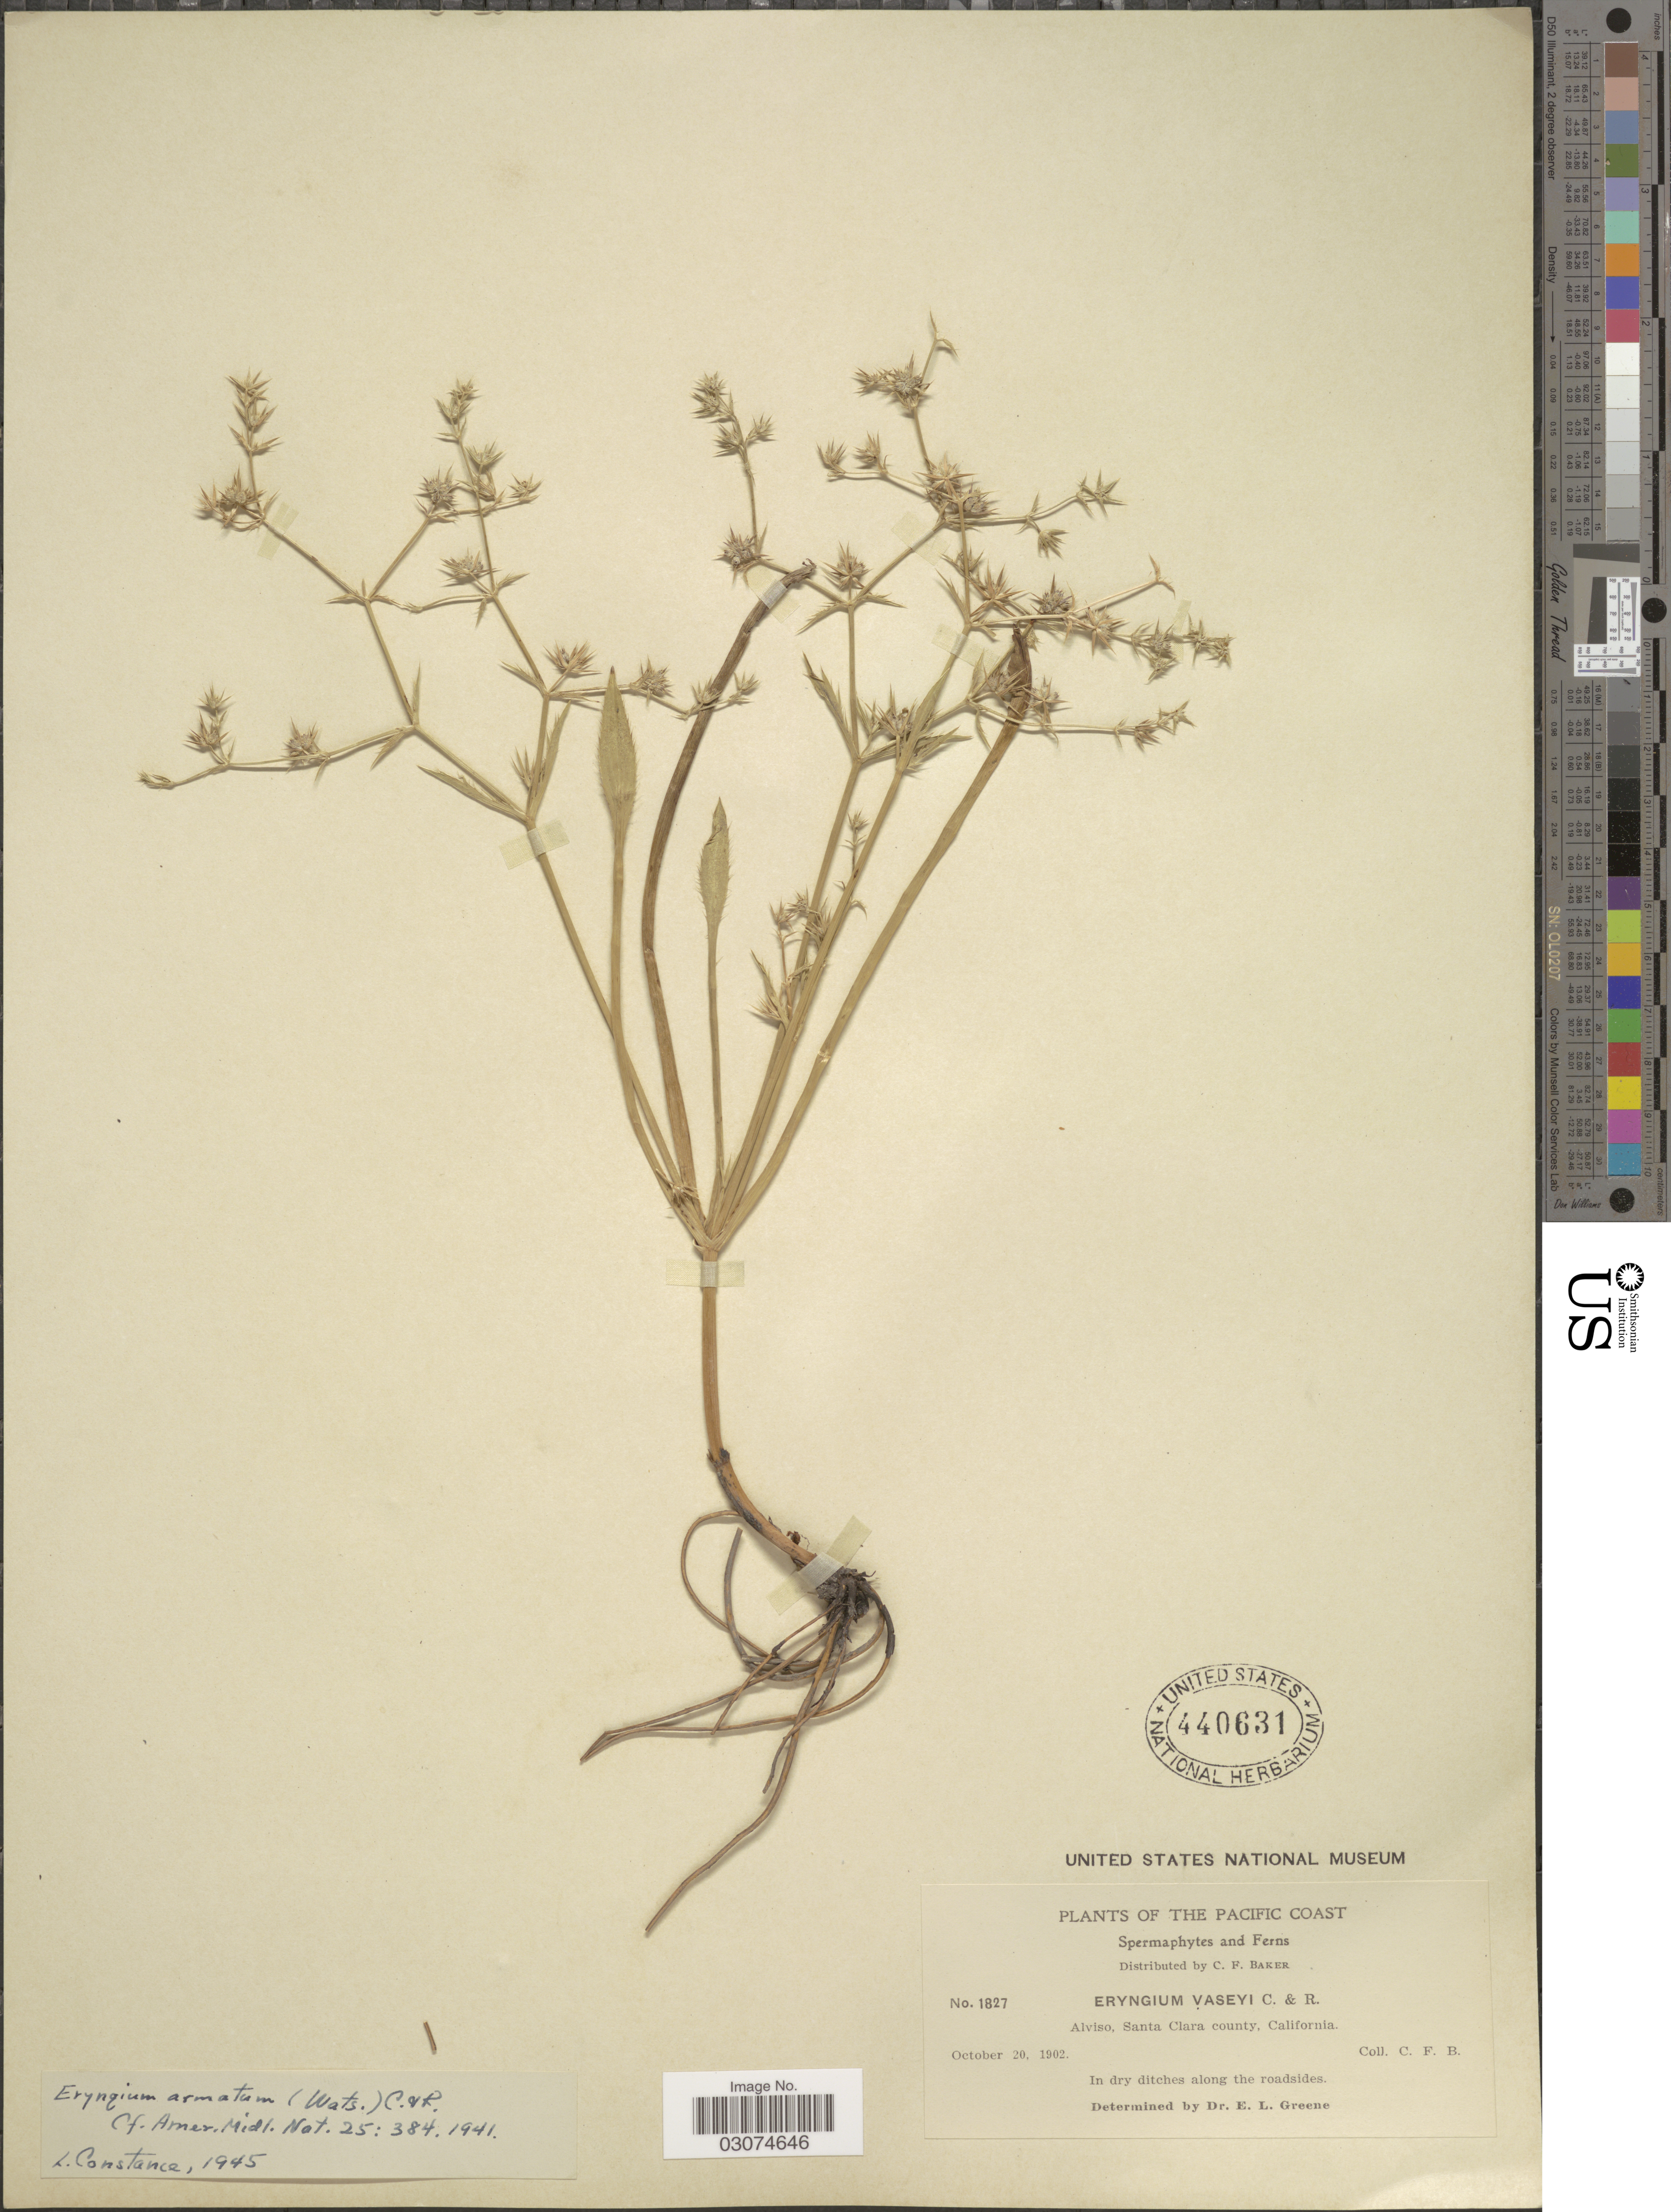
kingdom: Plantae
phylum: Tracheophyta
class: Magnoliopsida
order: Apiales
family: Apiaceae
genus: Eryngium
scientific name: Eryngium armatum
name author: (S. Watson) J.M. Coult. & Rose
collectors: C. F. Baker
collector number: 1827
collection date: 1902-10-20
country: United States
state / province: California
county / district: Santa Clara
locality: The Pacific Coast. Alviso, Santa Clara County. Along the roadsides.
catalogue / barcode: US 440631